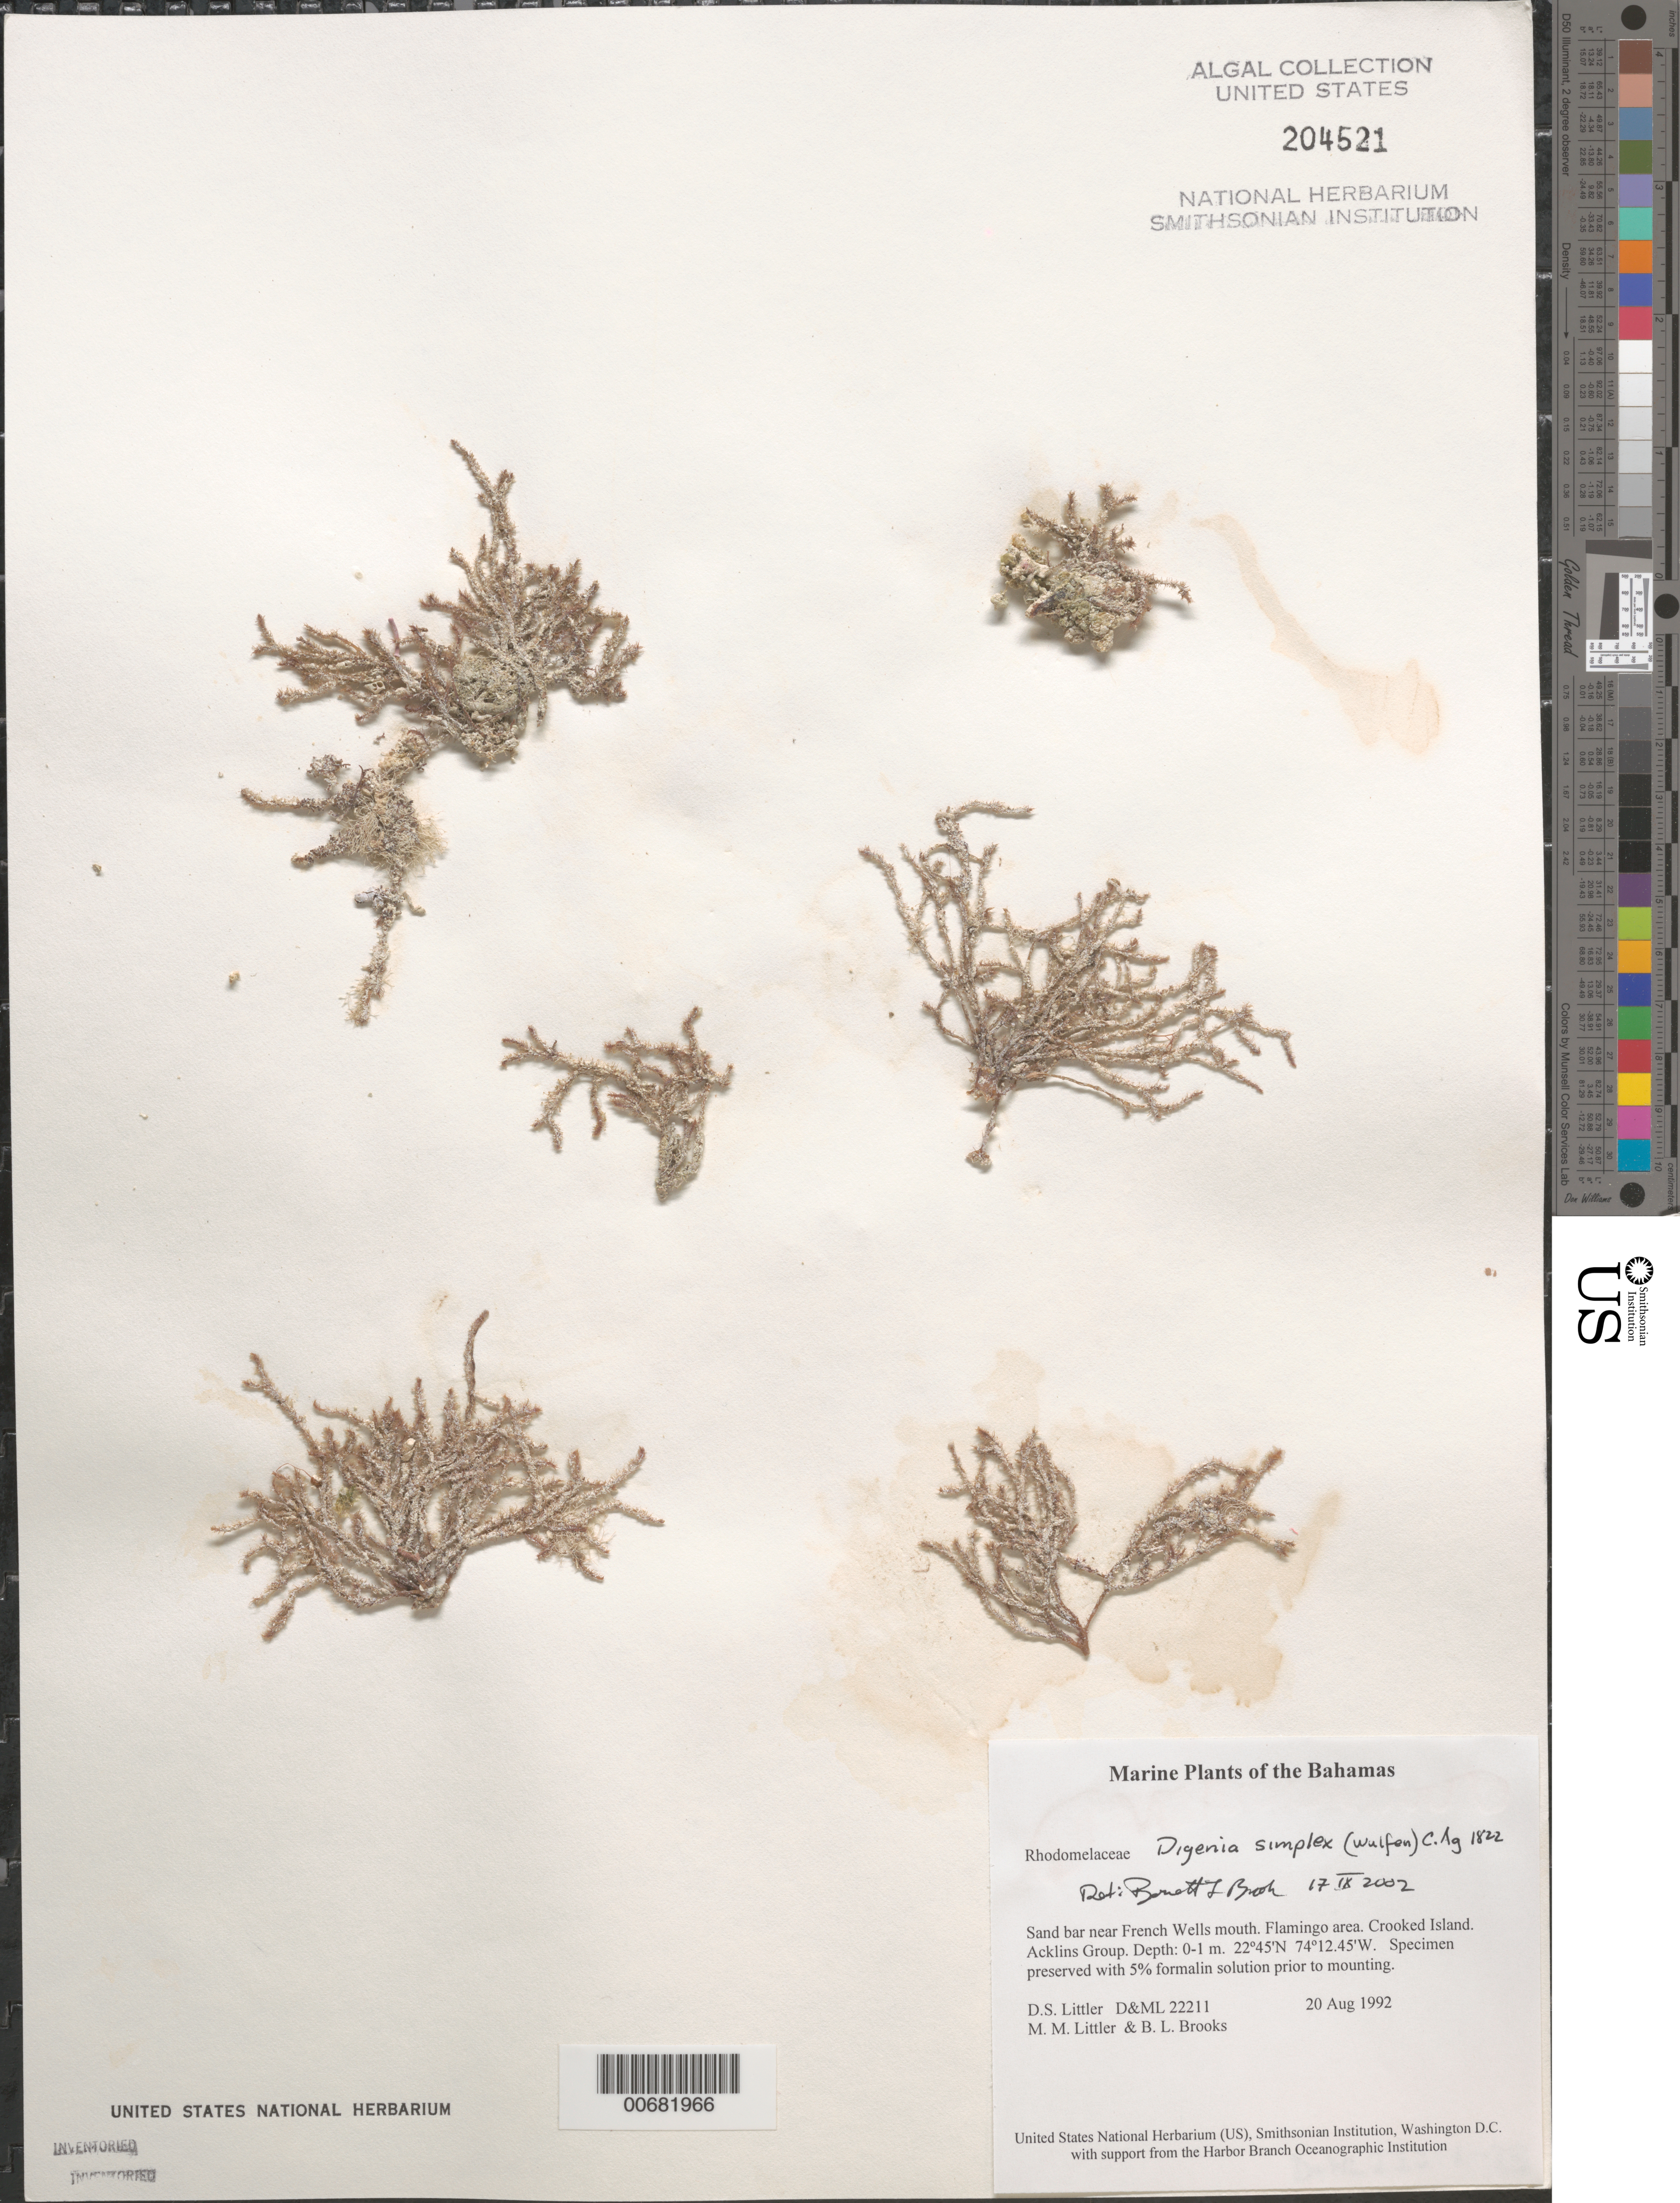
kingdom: Plantae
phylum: Rhodophyta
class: Florideophyceae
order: Ceramiales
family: Rhodomelaceae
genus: Digenea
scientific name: Digenea simplex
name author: (Wulfen) C. Agardh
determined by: Brooks, B. L., (BOT), Smithsonian Institution - National Museum of Natural History (UNITED STATES)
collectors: D. S. Littler, M. M. Littler & B. Brooks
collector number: D&ML 22211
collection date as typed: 20 Aug 1992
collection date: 1992-08-20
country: Bahamas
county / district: Crooked Island District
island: Crooked Island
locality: Sand bar near French Wells mouth, Flamingo area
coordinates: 22 45' N, 74 12.45' W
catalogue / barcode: US 204521